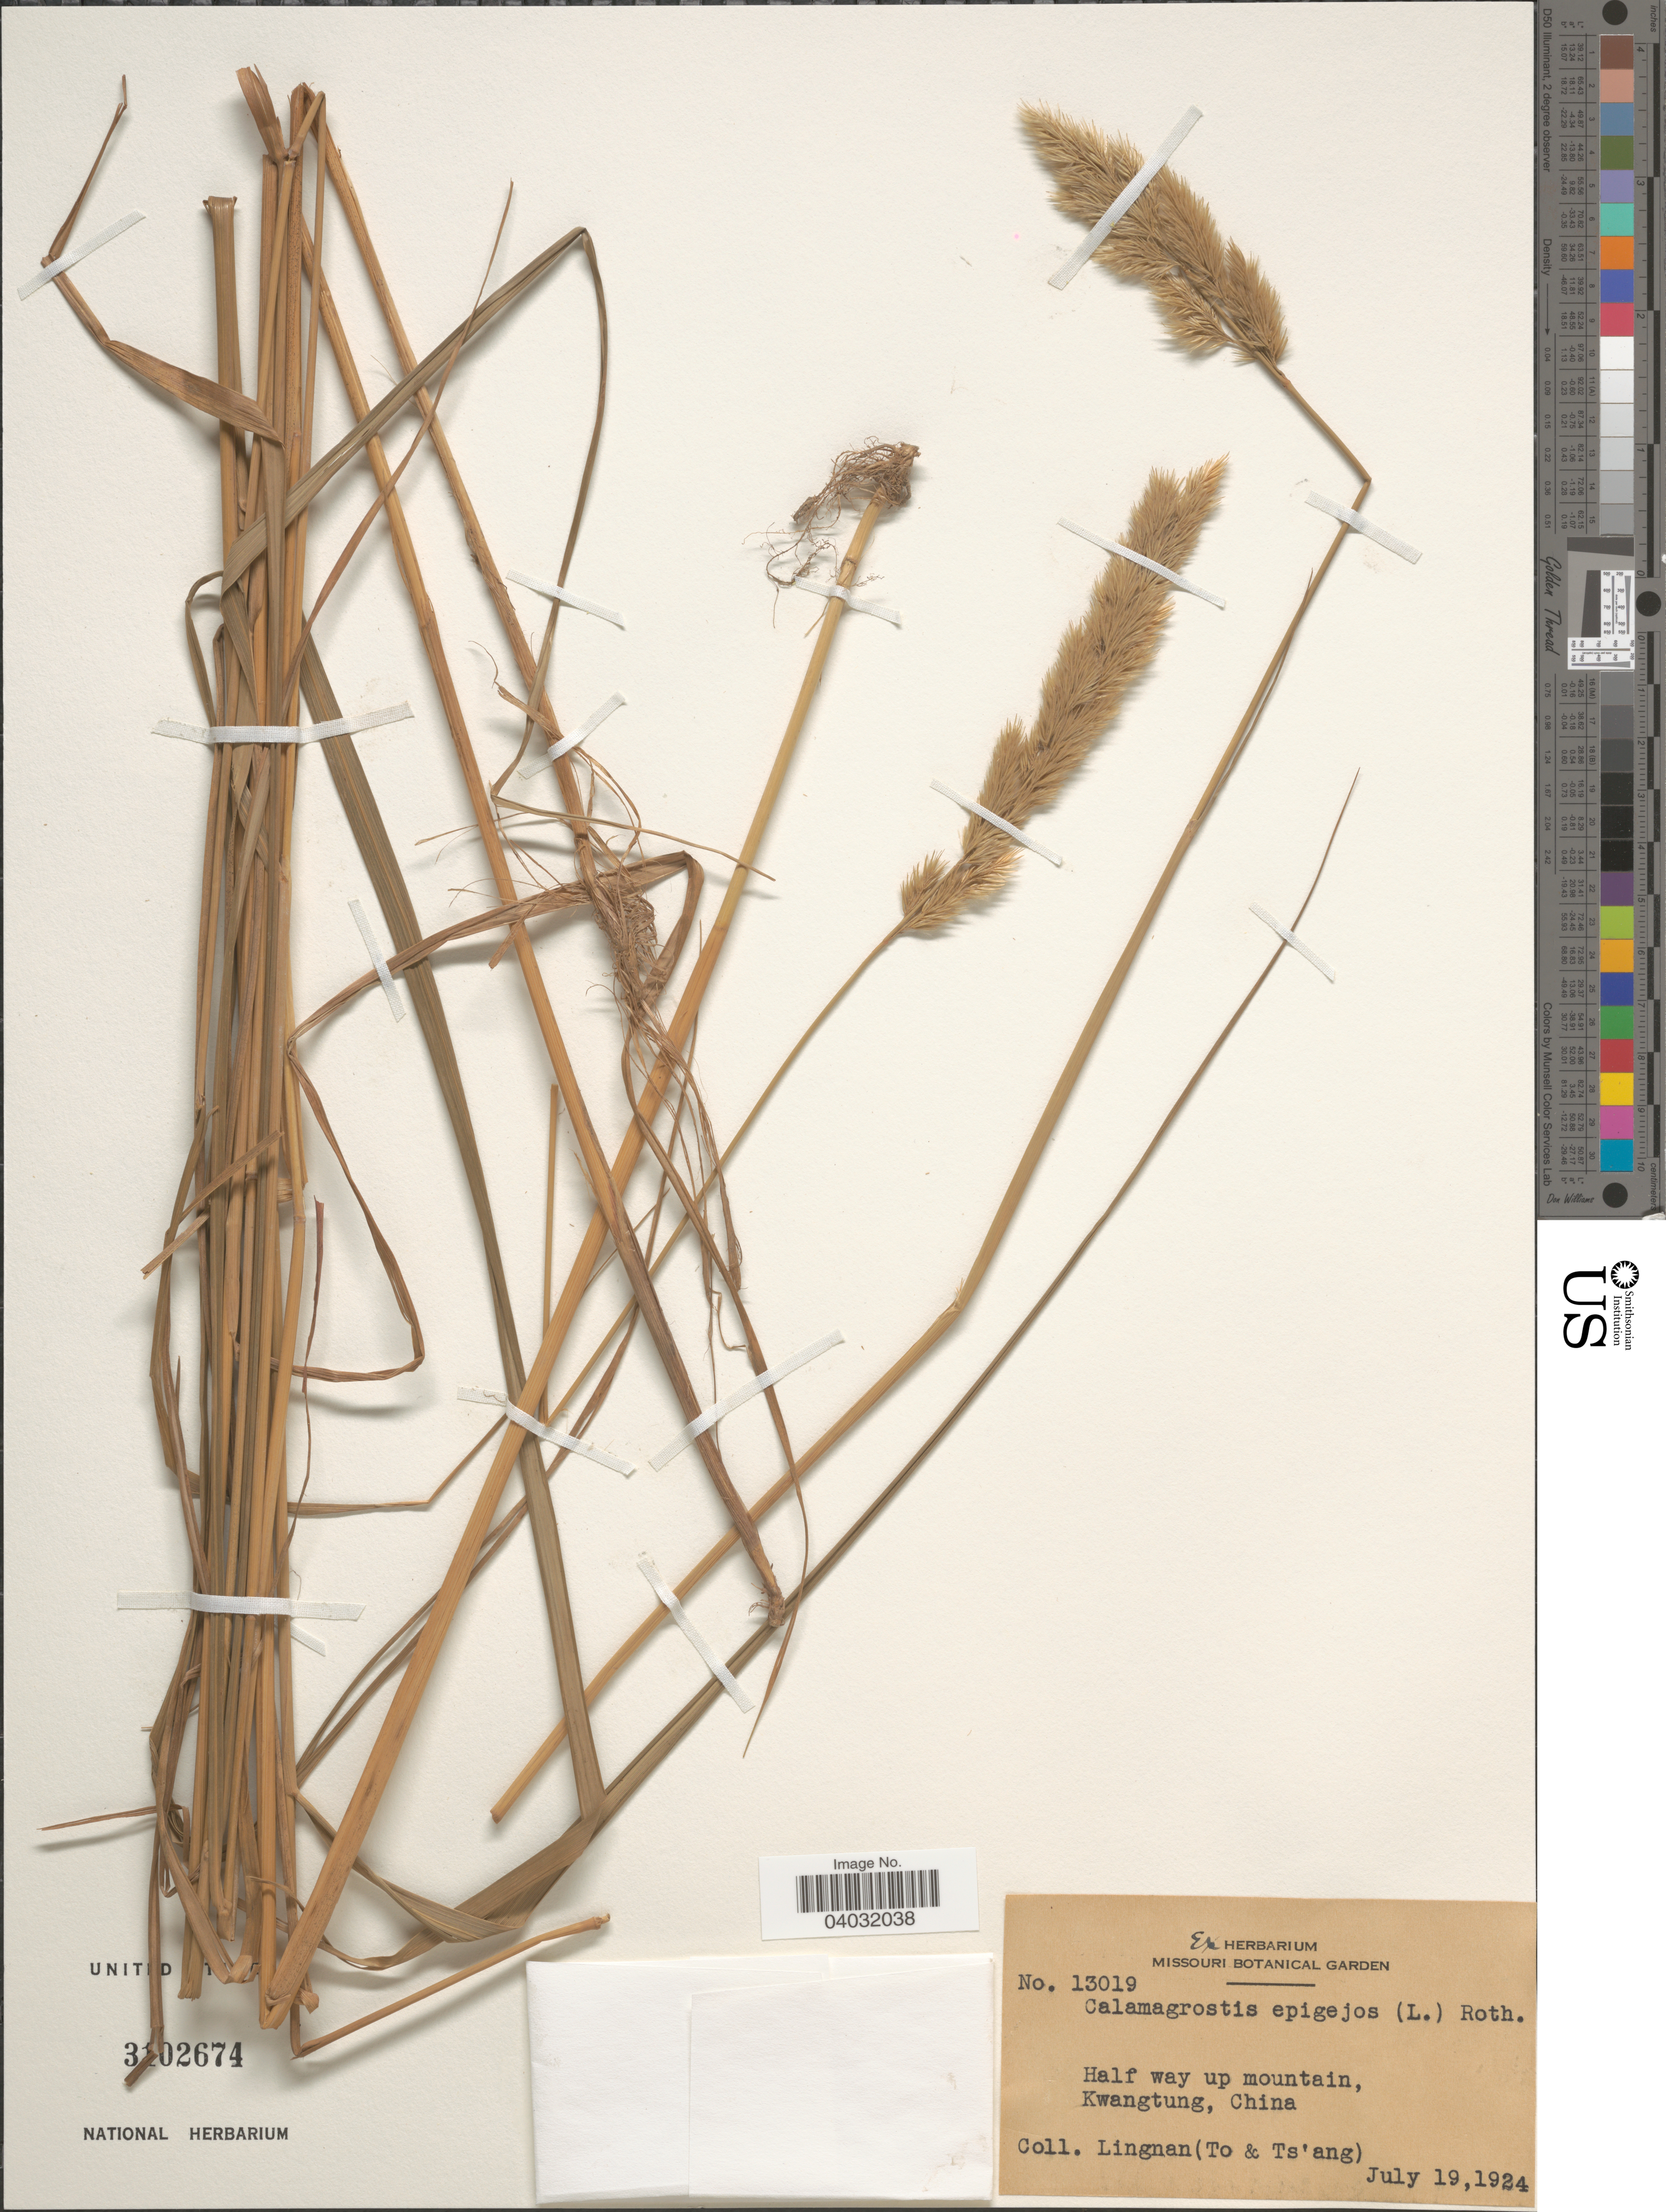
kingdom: Plantae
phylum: Tracheophyta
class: Liliopsida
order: Poales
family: Poaceae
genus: Calamagrostis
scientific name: Calamagrostis epigeios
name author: (L.) Roth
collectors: Lingnan, -. To & -- Tsang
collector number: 13019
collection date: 1924-07-19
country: China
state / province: Guangdong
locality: Half way up mountain, Kwangtung.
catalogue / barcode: US 3102674